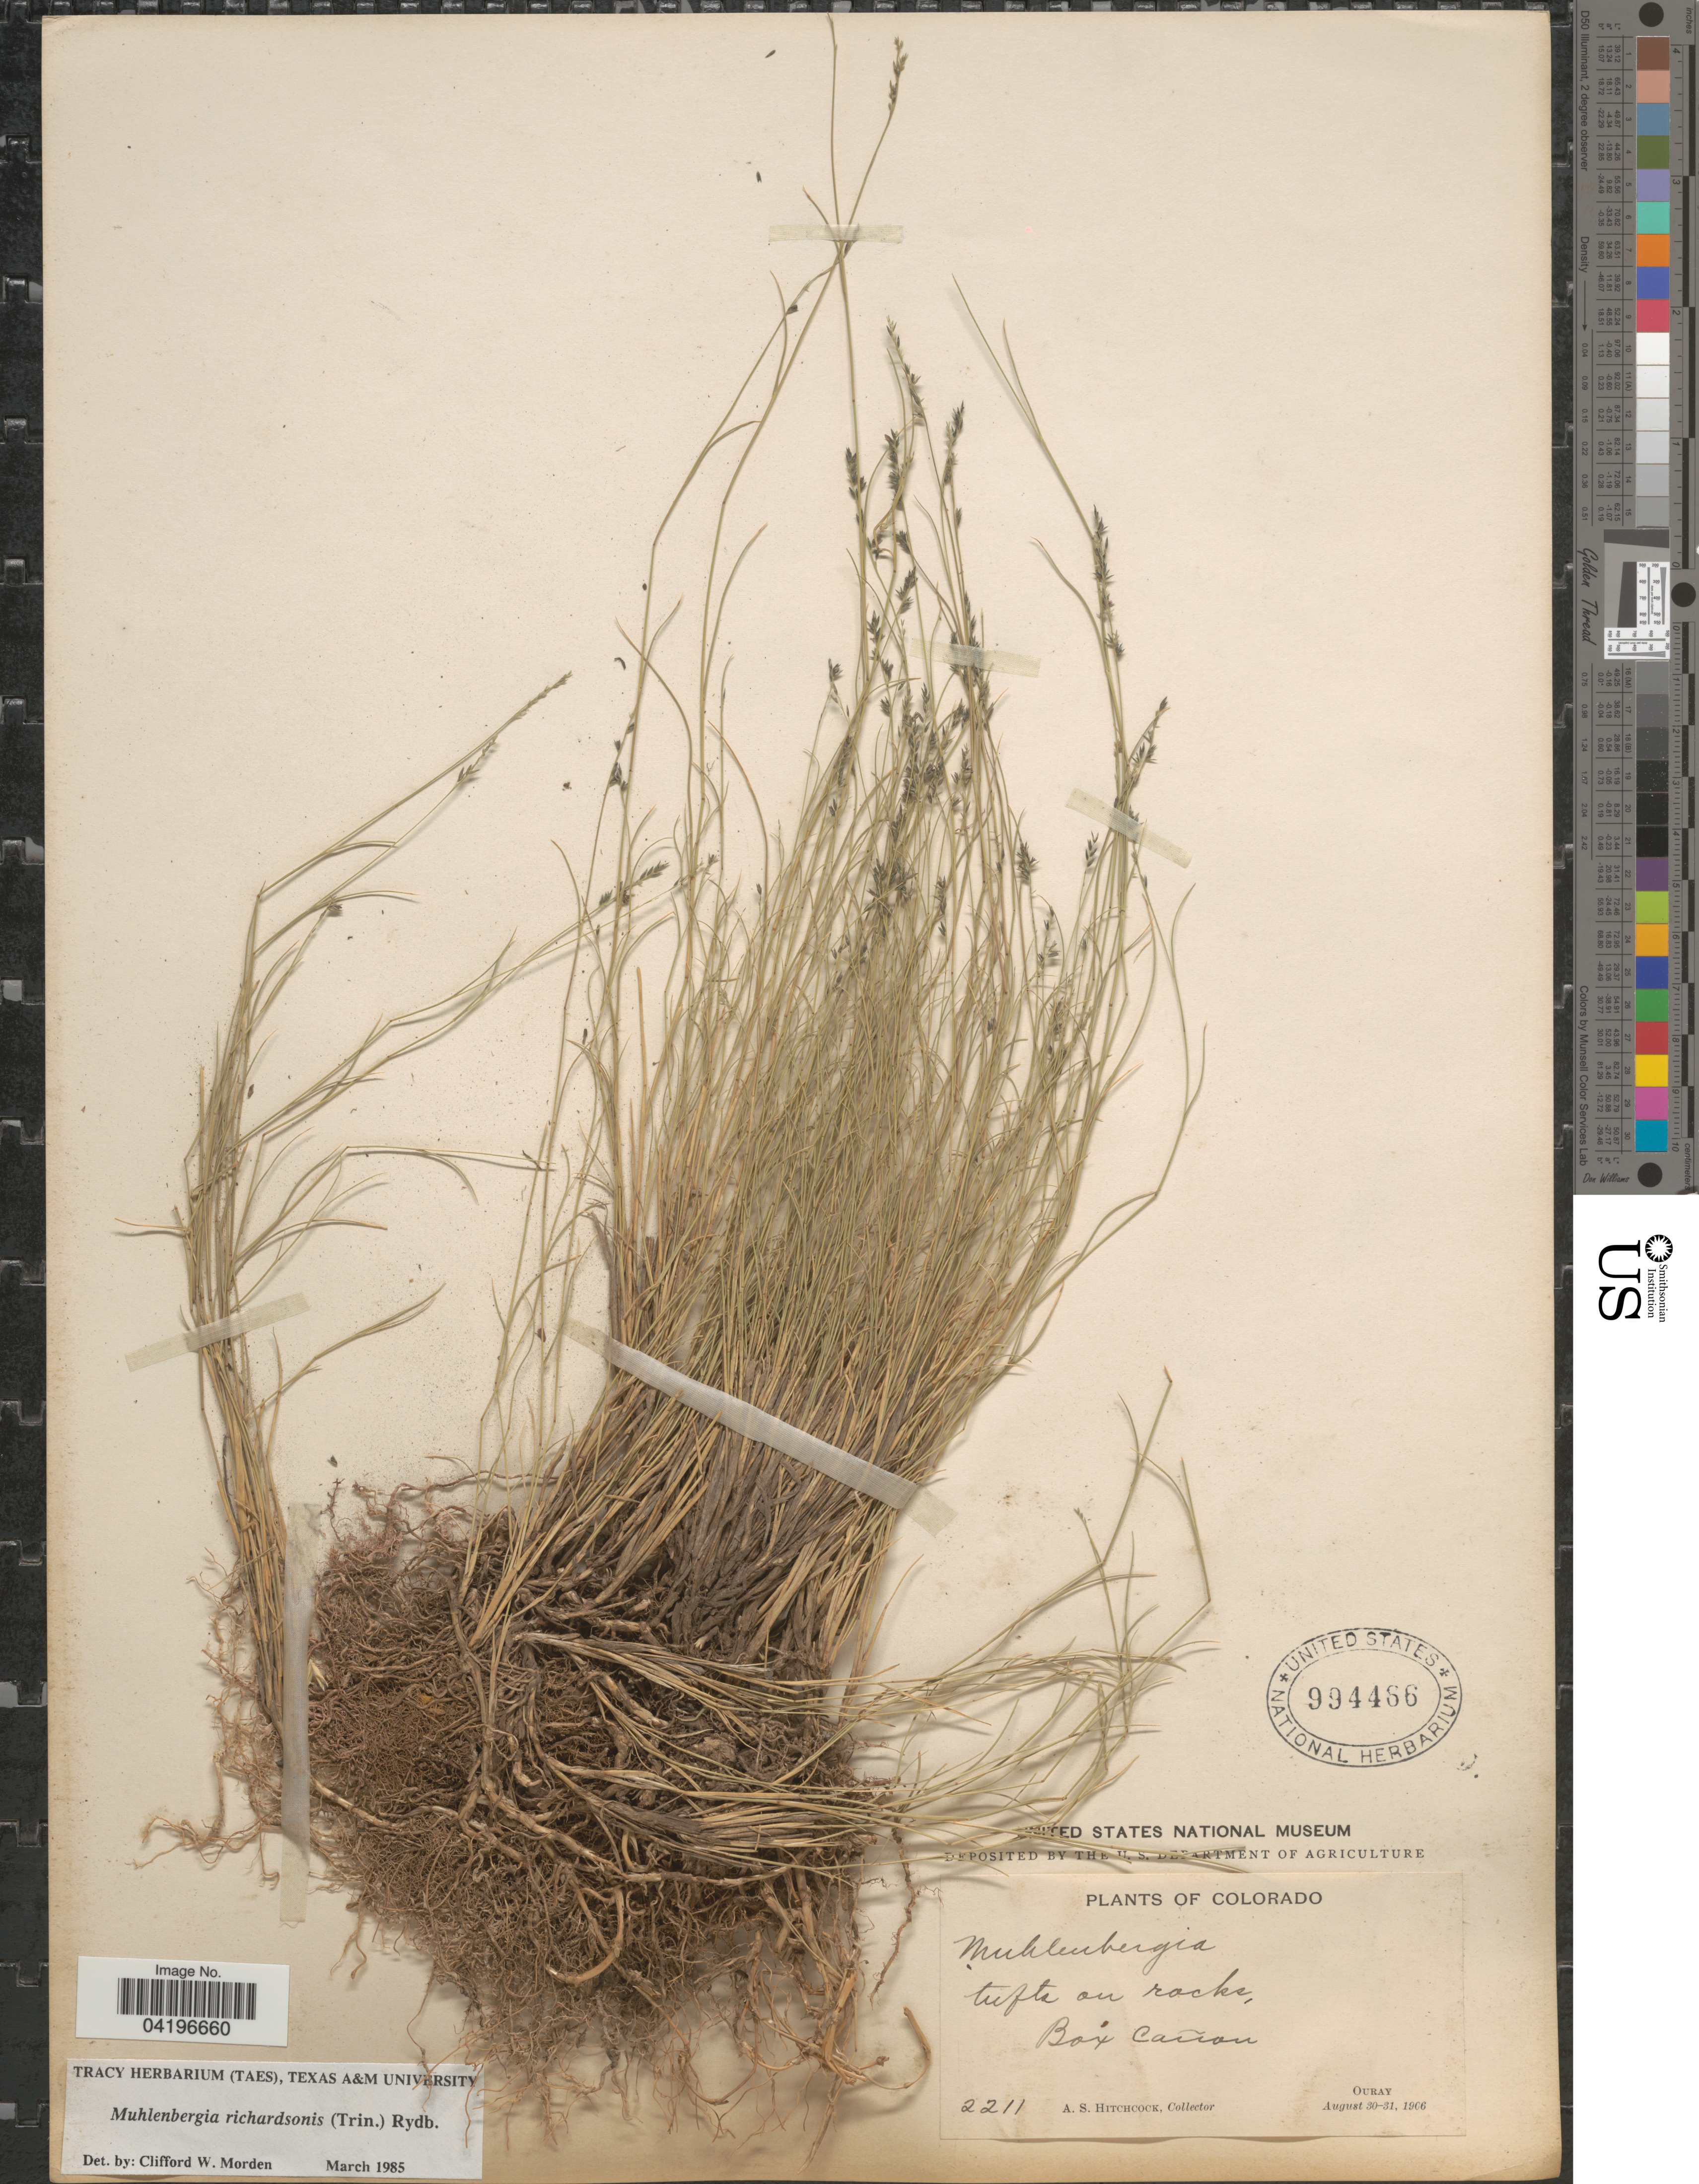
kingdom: Plantae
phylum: Tracheophyta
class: Liliopsida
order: Poales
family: Poaceae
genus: Muhlenbergia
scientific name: Muhlenbergia richardsonis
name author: (Trin.) Rydb.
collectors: A. S. Hitchcock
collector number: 2211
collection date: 1906-08-30/1906-08-31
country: United States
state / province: Colorado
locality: Box Cañon. Ouray.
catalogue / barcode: US 994466